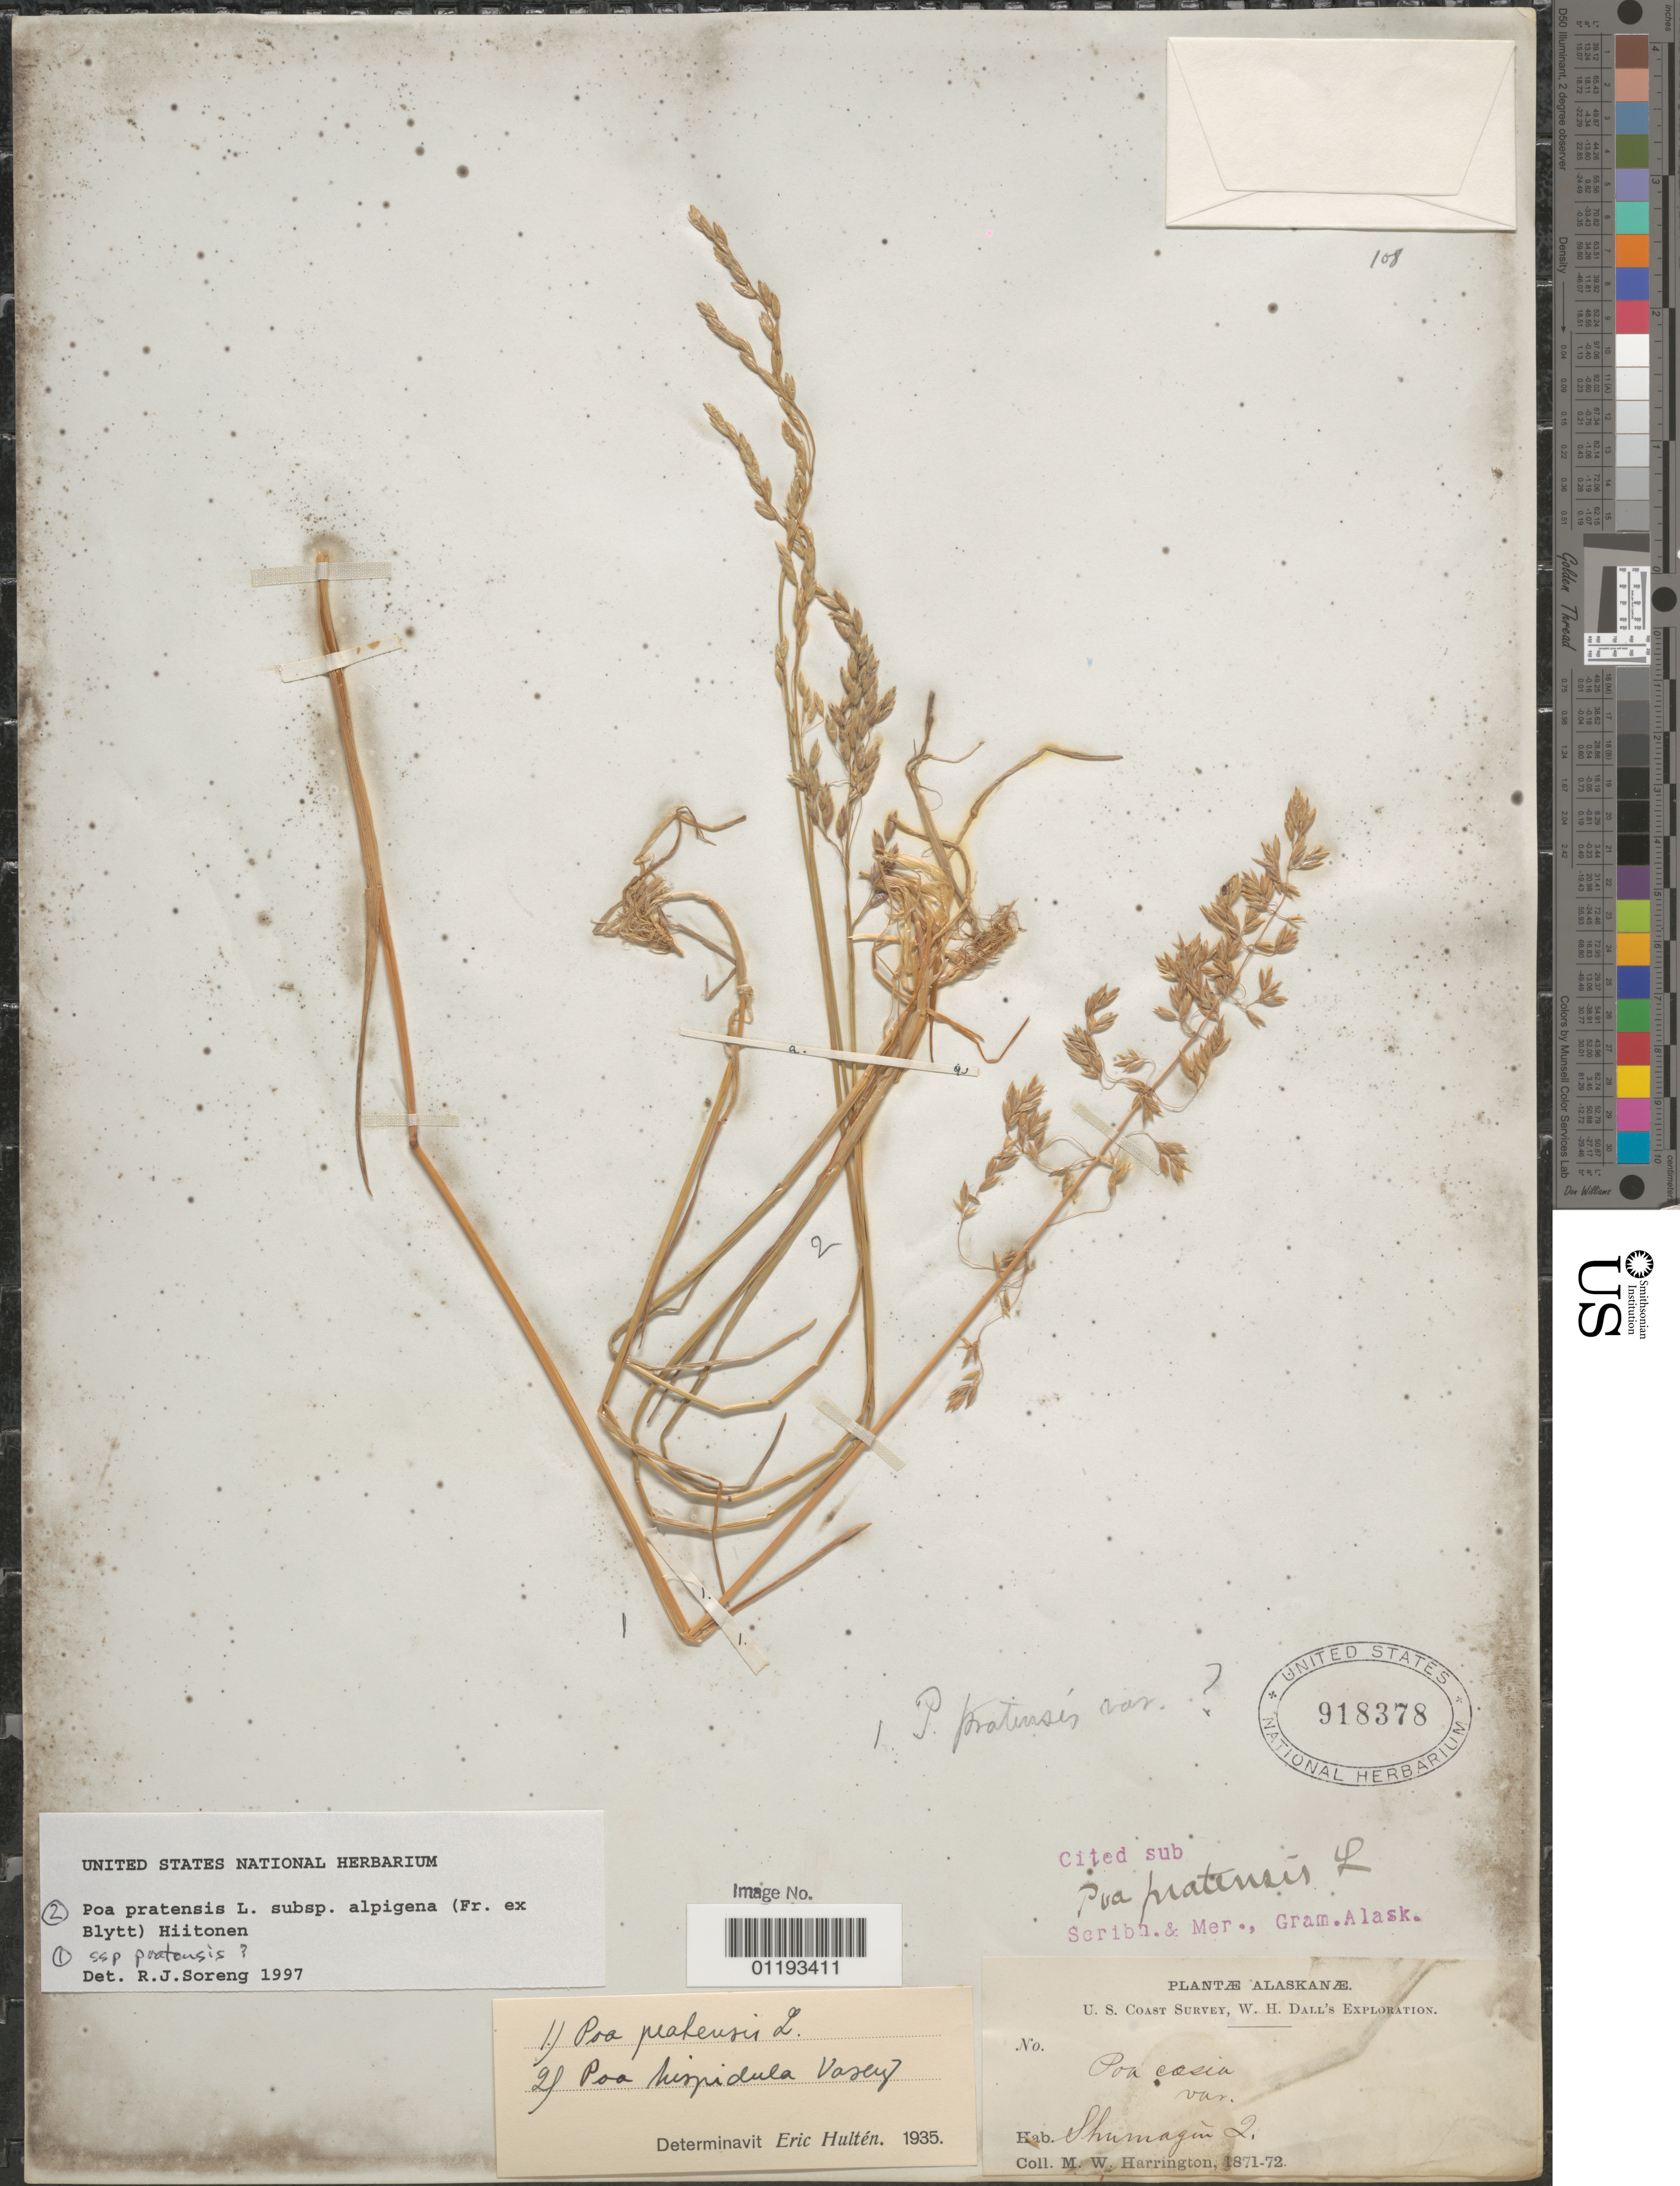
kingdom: Plantae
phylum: Tracheophyta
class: Liliopsida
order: Poales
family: Poaceae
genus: Poa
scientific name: Poa pratensis subsp. alpigena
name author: (Lindm.) Hiitonen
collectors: M. W. Harrington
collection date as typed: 1871 to -- --- 1872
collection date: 1871/1872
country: United States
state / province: Alaska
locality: Shumagin Island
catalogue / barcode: US 918378